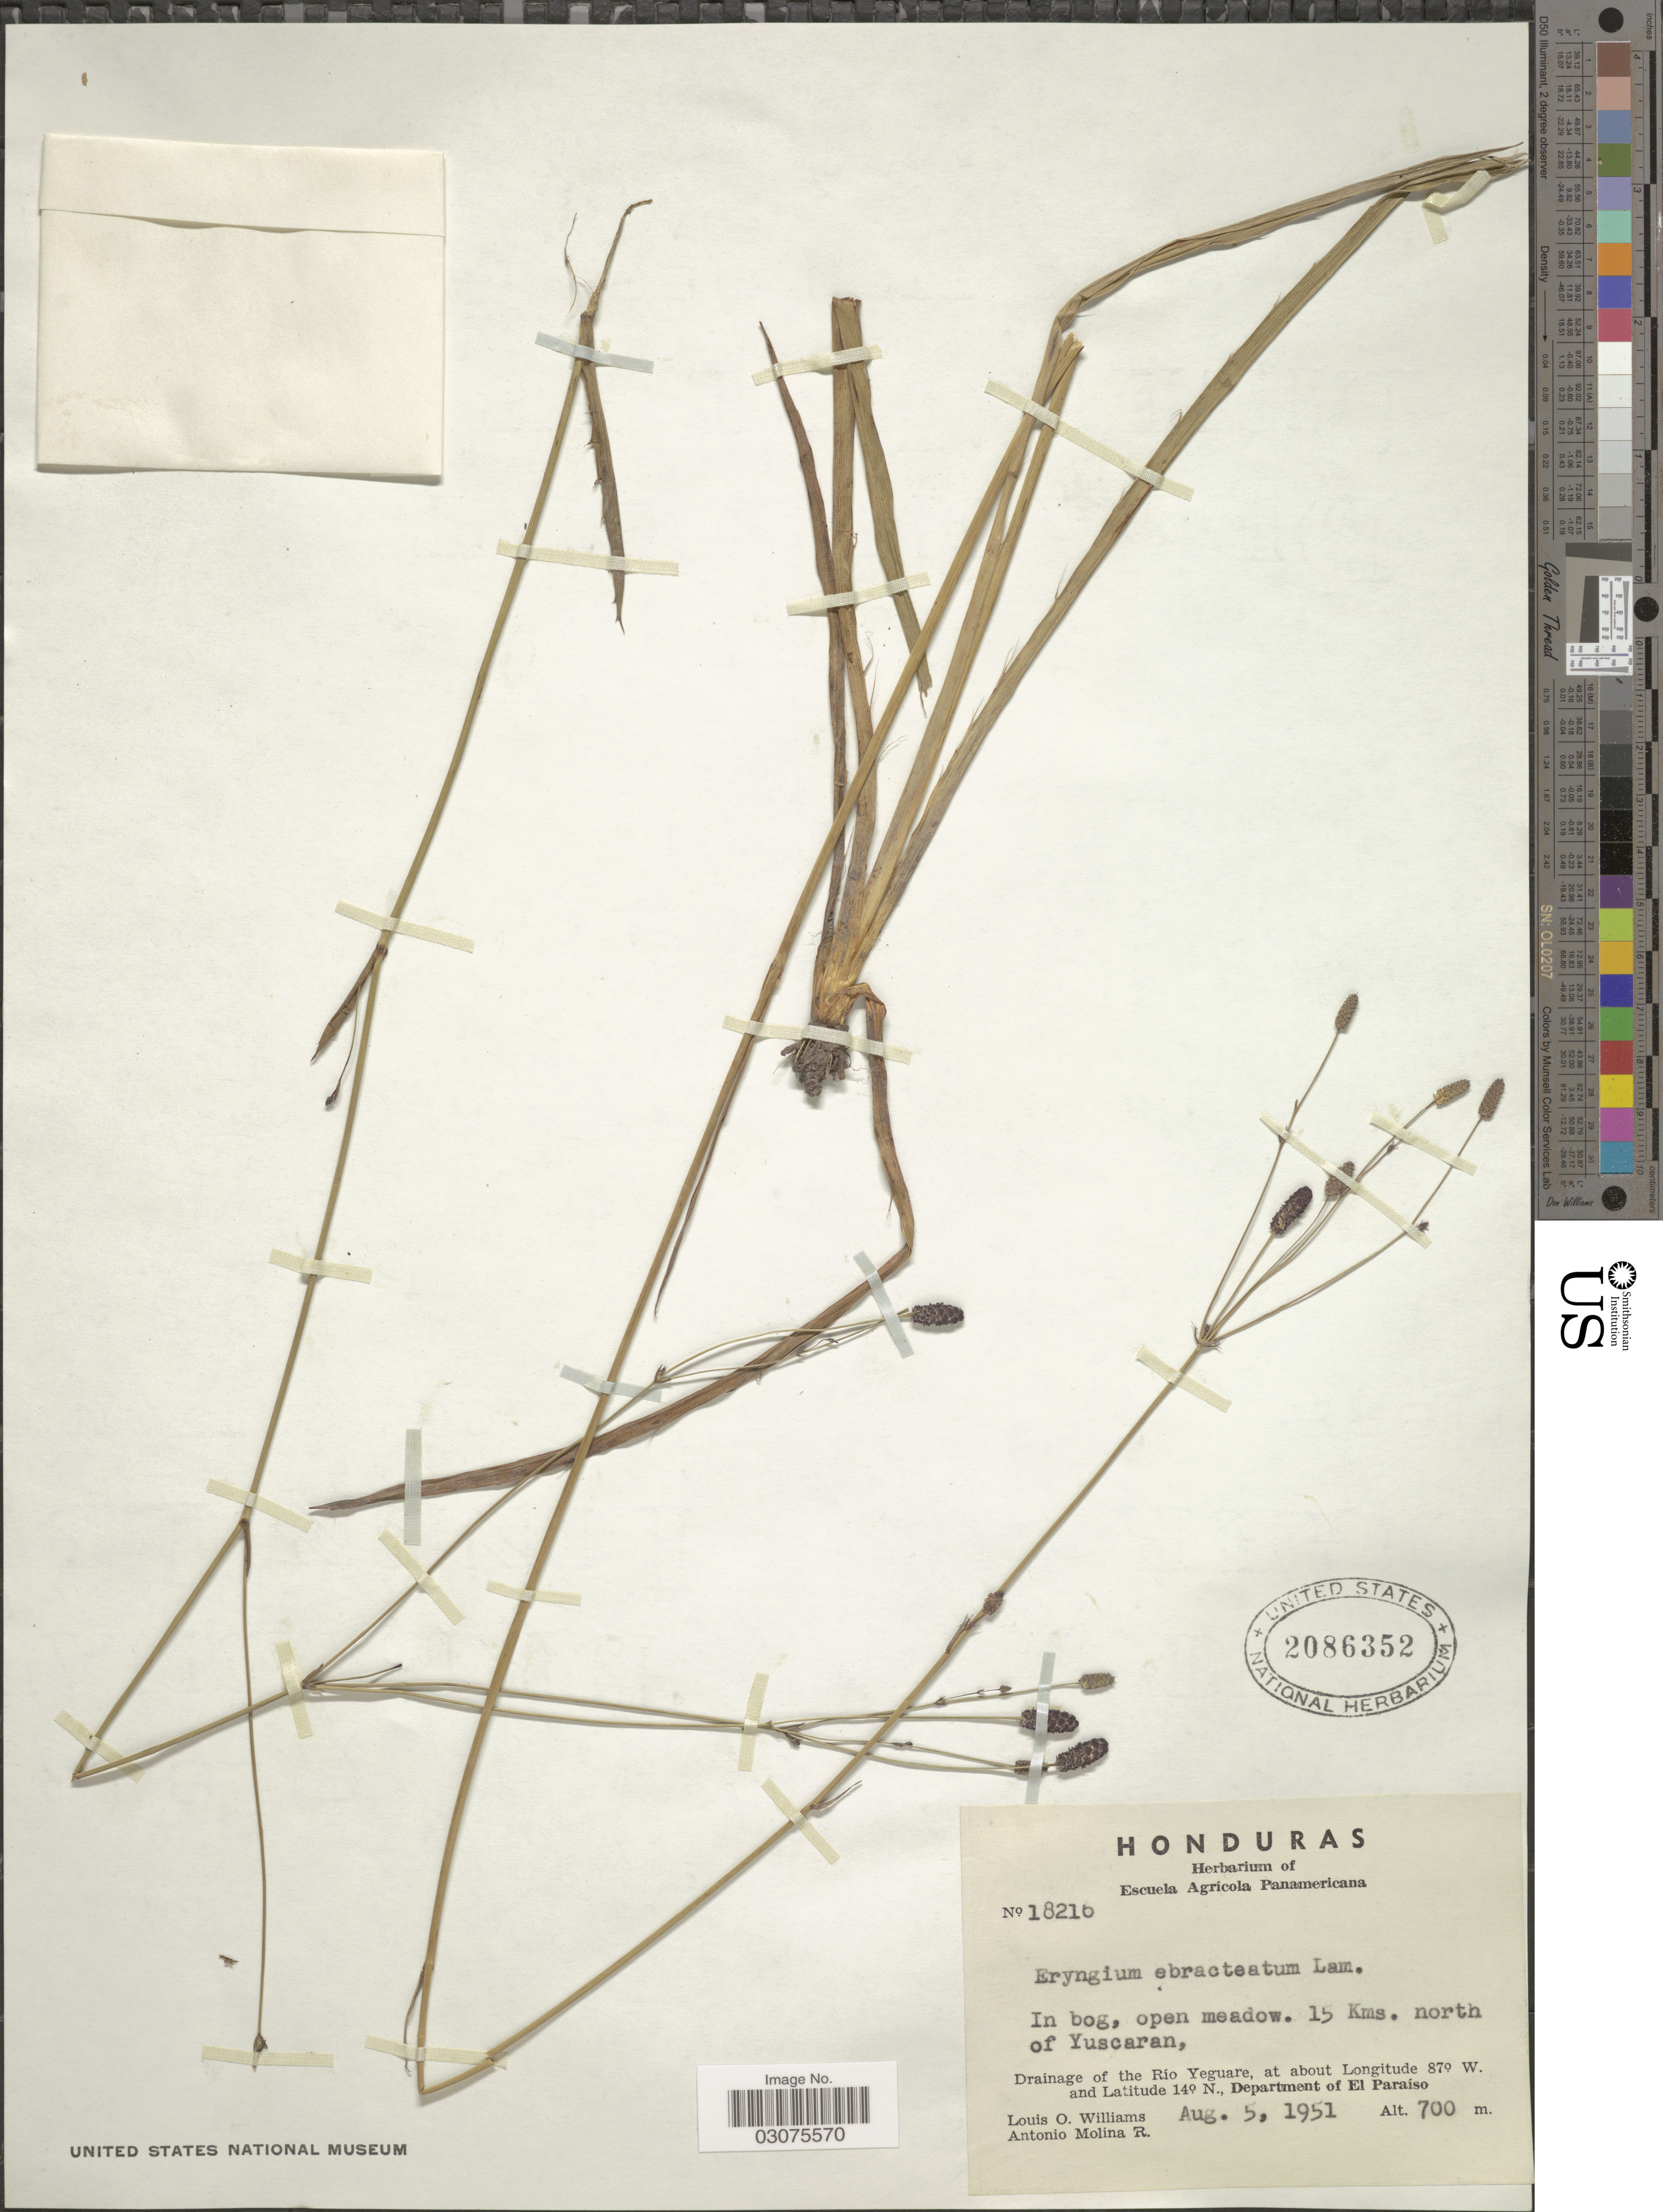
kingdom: Plantae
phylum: Tracheophyta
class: Magnoliopsida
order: Apiales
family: Apiaceae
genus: Eryngium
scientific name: Eryngium ebracteatum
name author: Lam.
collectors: L. O. Williams & A. Molina R.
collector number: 18216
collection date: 1951-08-05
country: Honduras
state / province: El Paraíso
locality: In bog, open meadow. 15 Kms. north of Yuscaran, Drainage of the Río Yeguare, Department of El Paraíso.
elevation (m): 700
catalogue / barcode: US 2086352